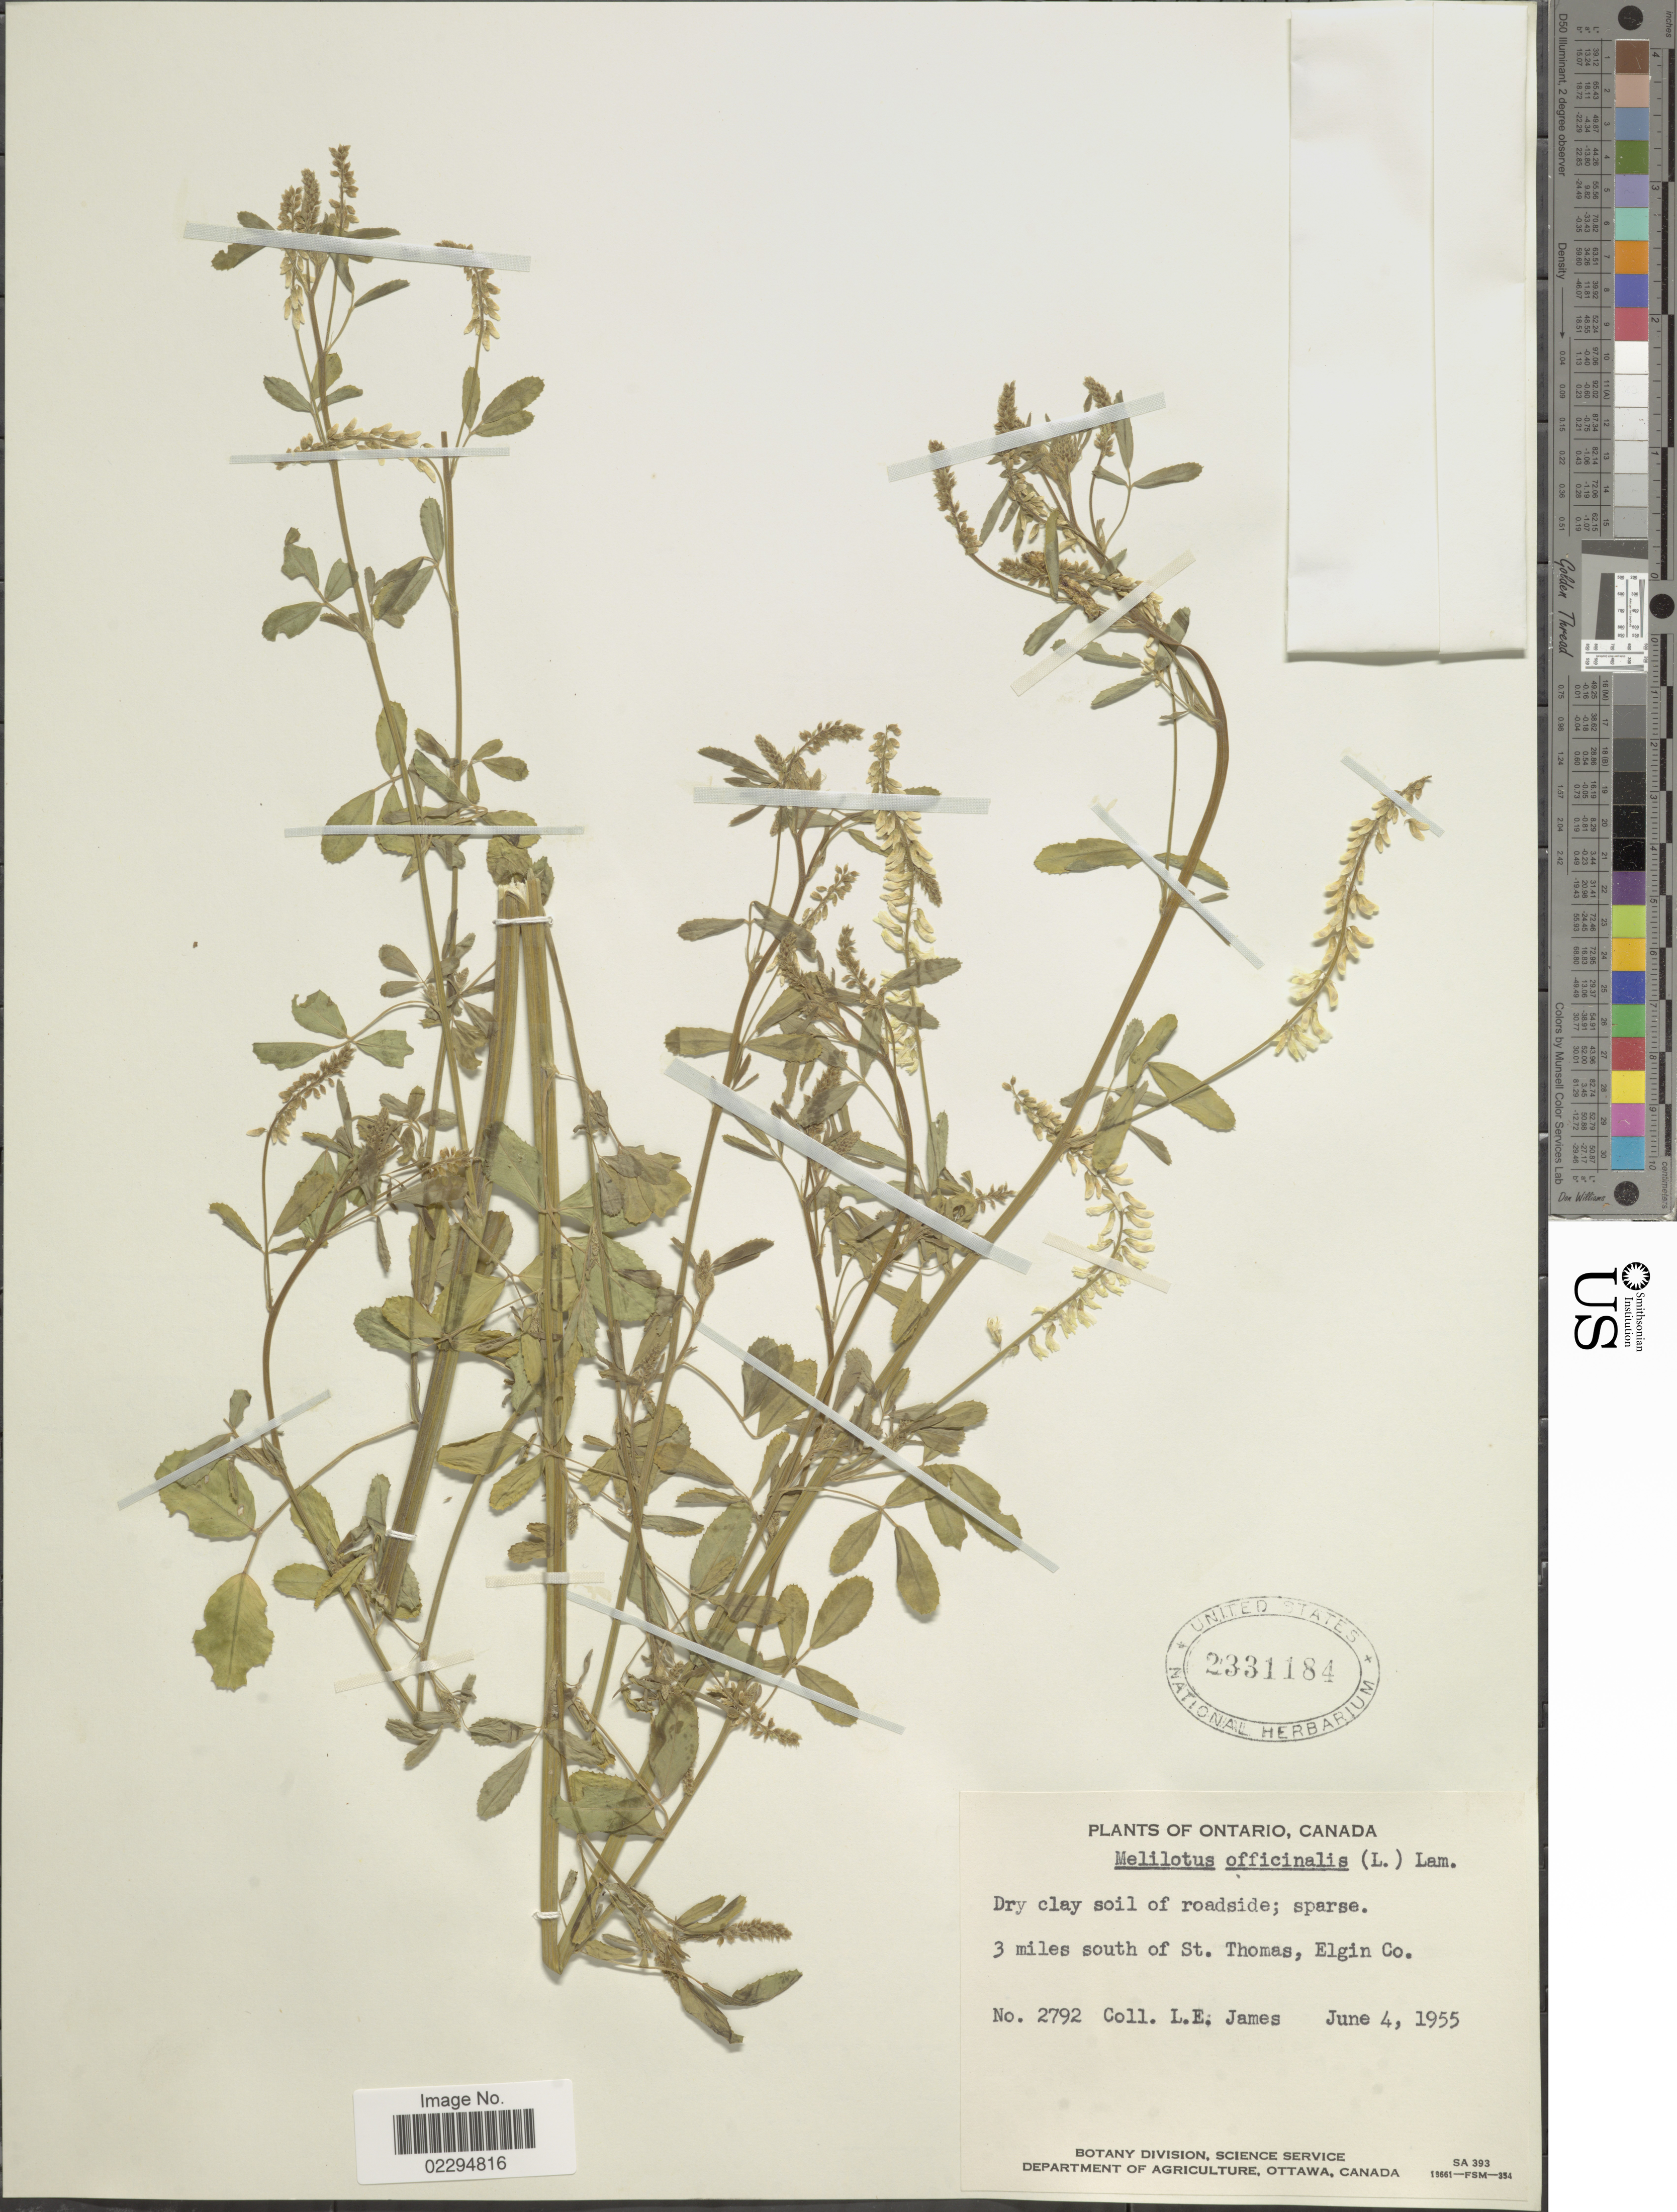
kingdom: Plantae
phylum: Tracheophyta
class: Magnoliopsida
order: Fabales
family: Fabaceae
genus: Melilotus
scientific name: Melilotus officinalis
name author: (L.) Lam.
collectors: L. E. James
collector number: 2792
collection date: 1955-06-04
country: Canada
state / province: Ontario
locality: Dry clay soil of roadside, 3 miles south of St Thomas, Elgin Co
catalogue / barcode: US 2331184